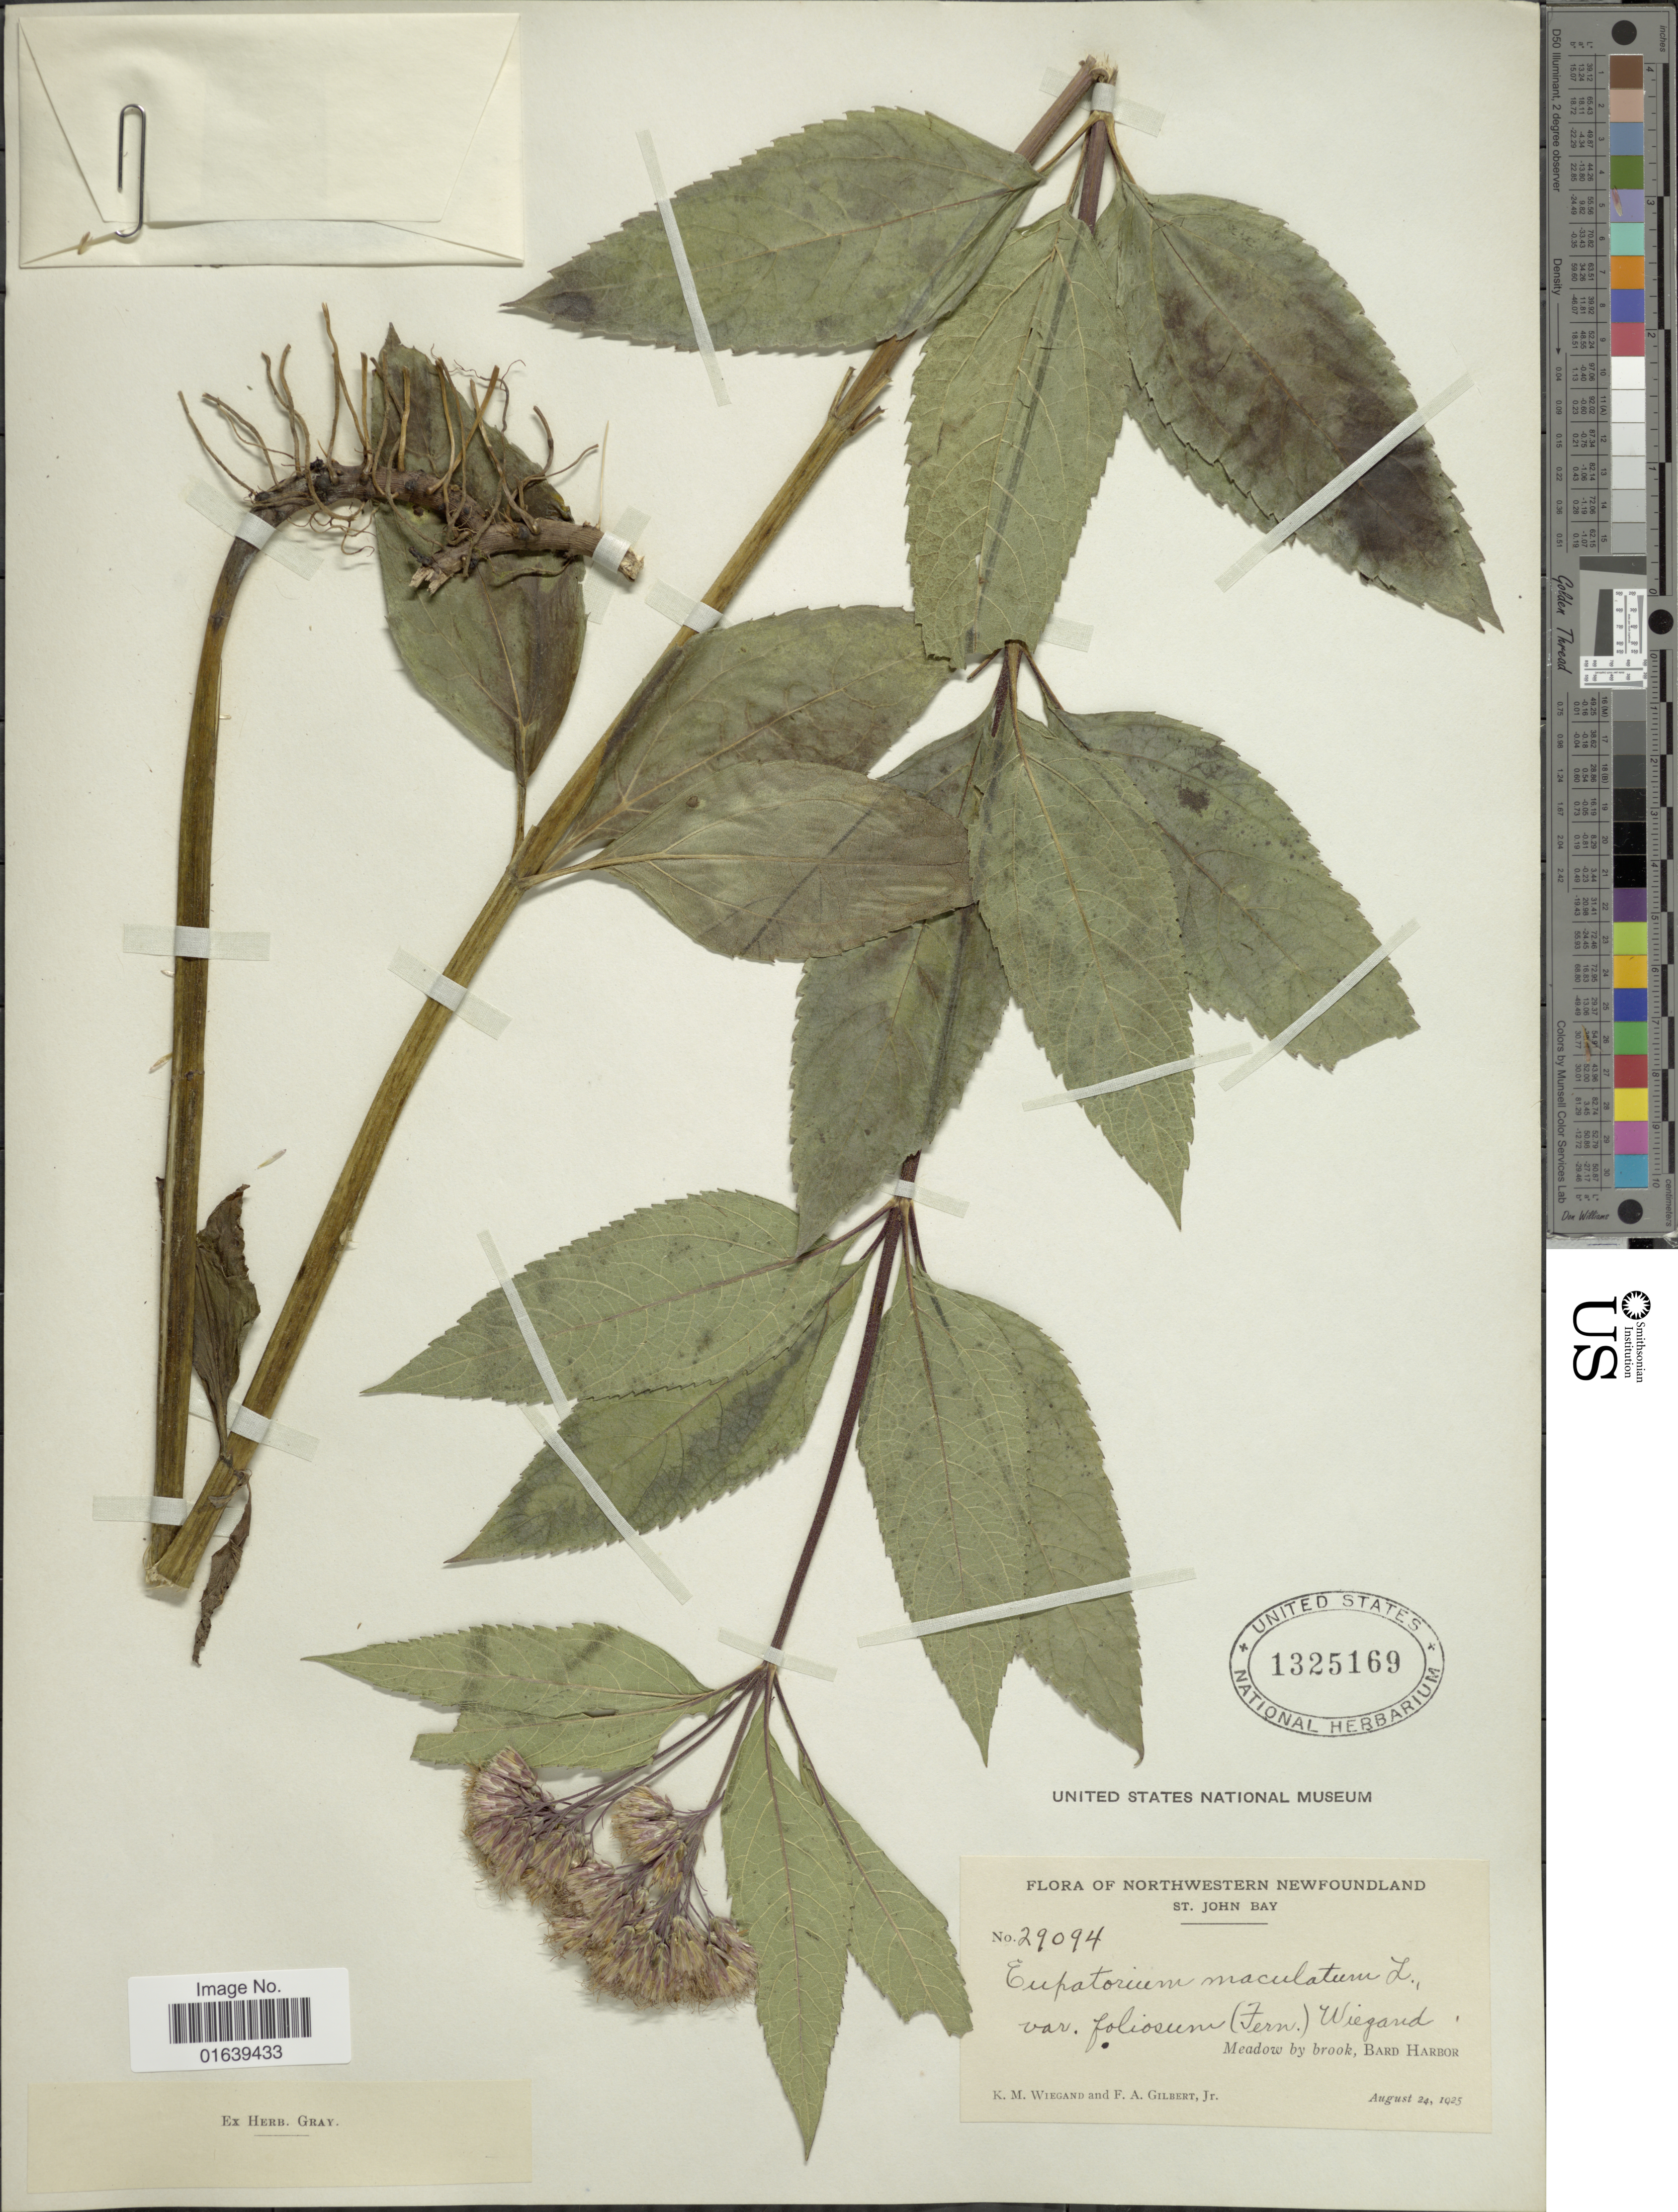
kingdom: Plantae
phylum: Tracheophyta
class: Magnoliopsida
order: Asterales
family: Asteraceae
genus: Eupatorium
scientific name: Eupatorium maculatum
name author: L.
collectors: K. M. Wiegand & F. A. Gilbert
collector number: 29094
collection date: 1925-08-24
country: Canada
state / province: Newfoundland and Labrador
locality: Newfoundland. St. John Bay. Meadow by borkk, Bard Harbor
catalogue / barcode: US 1325169